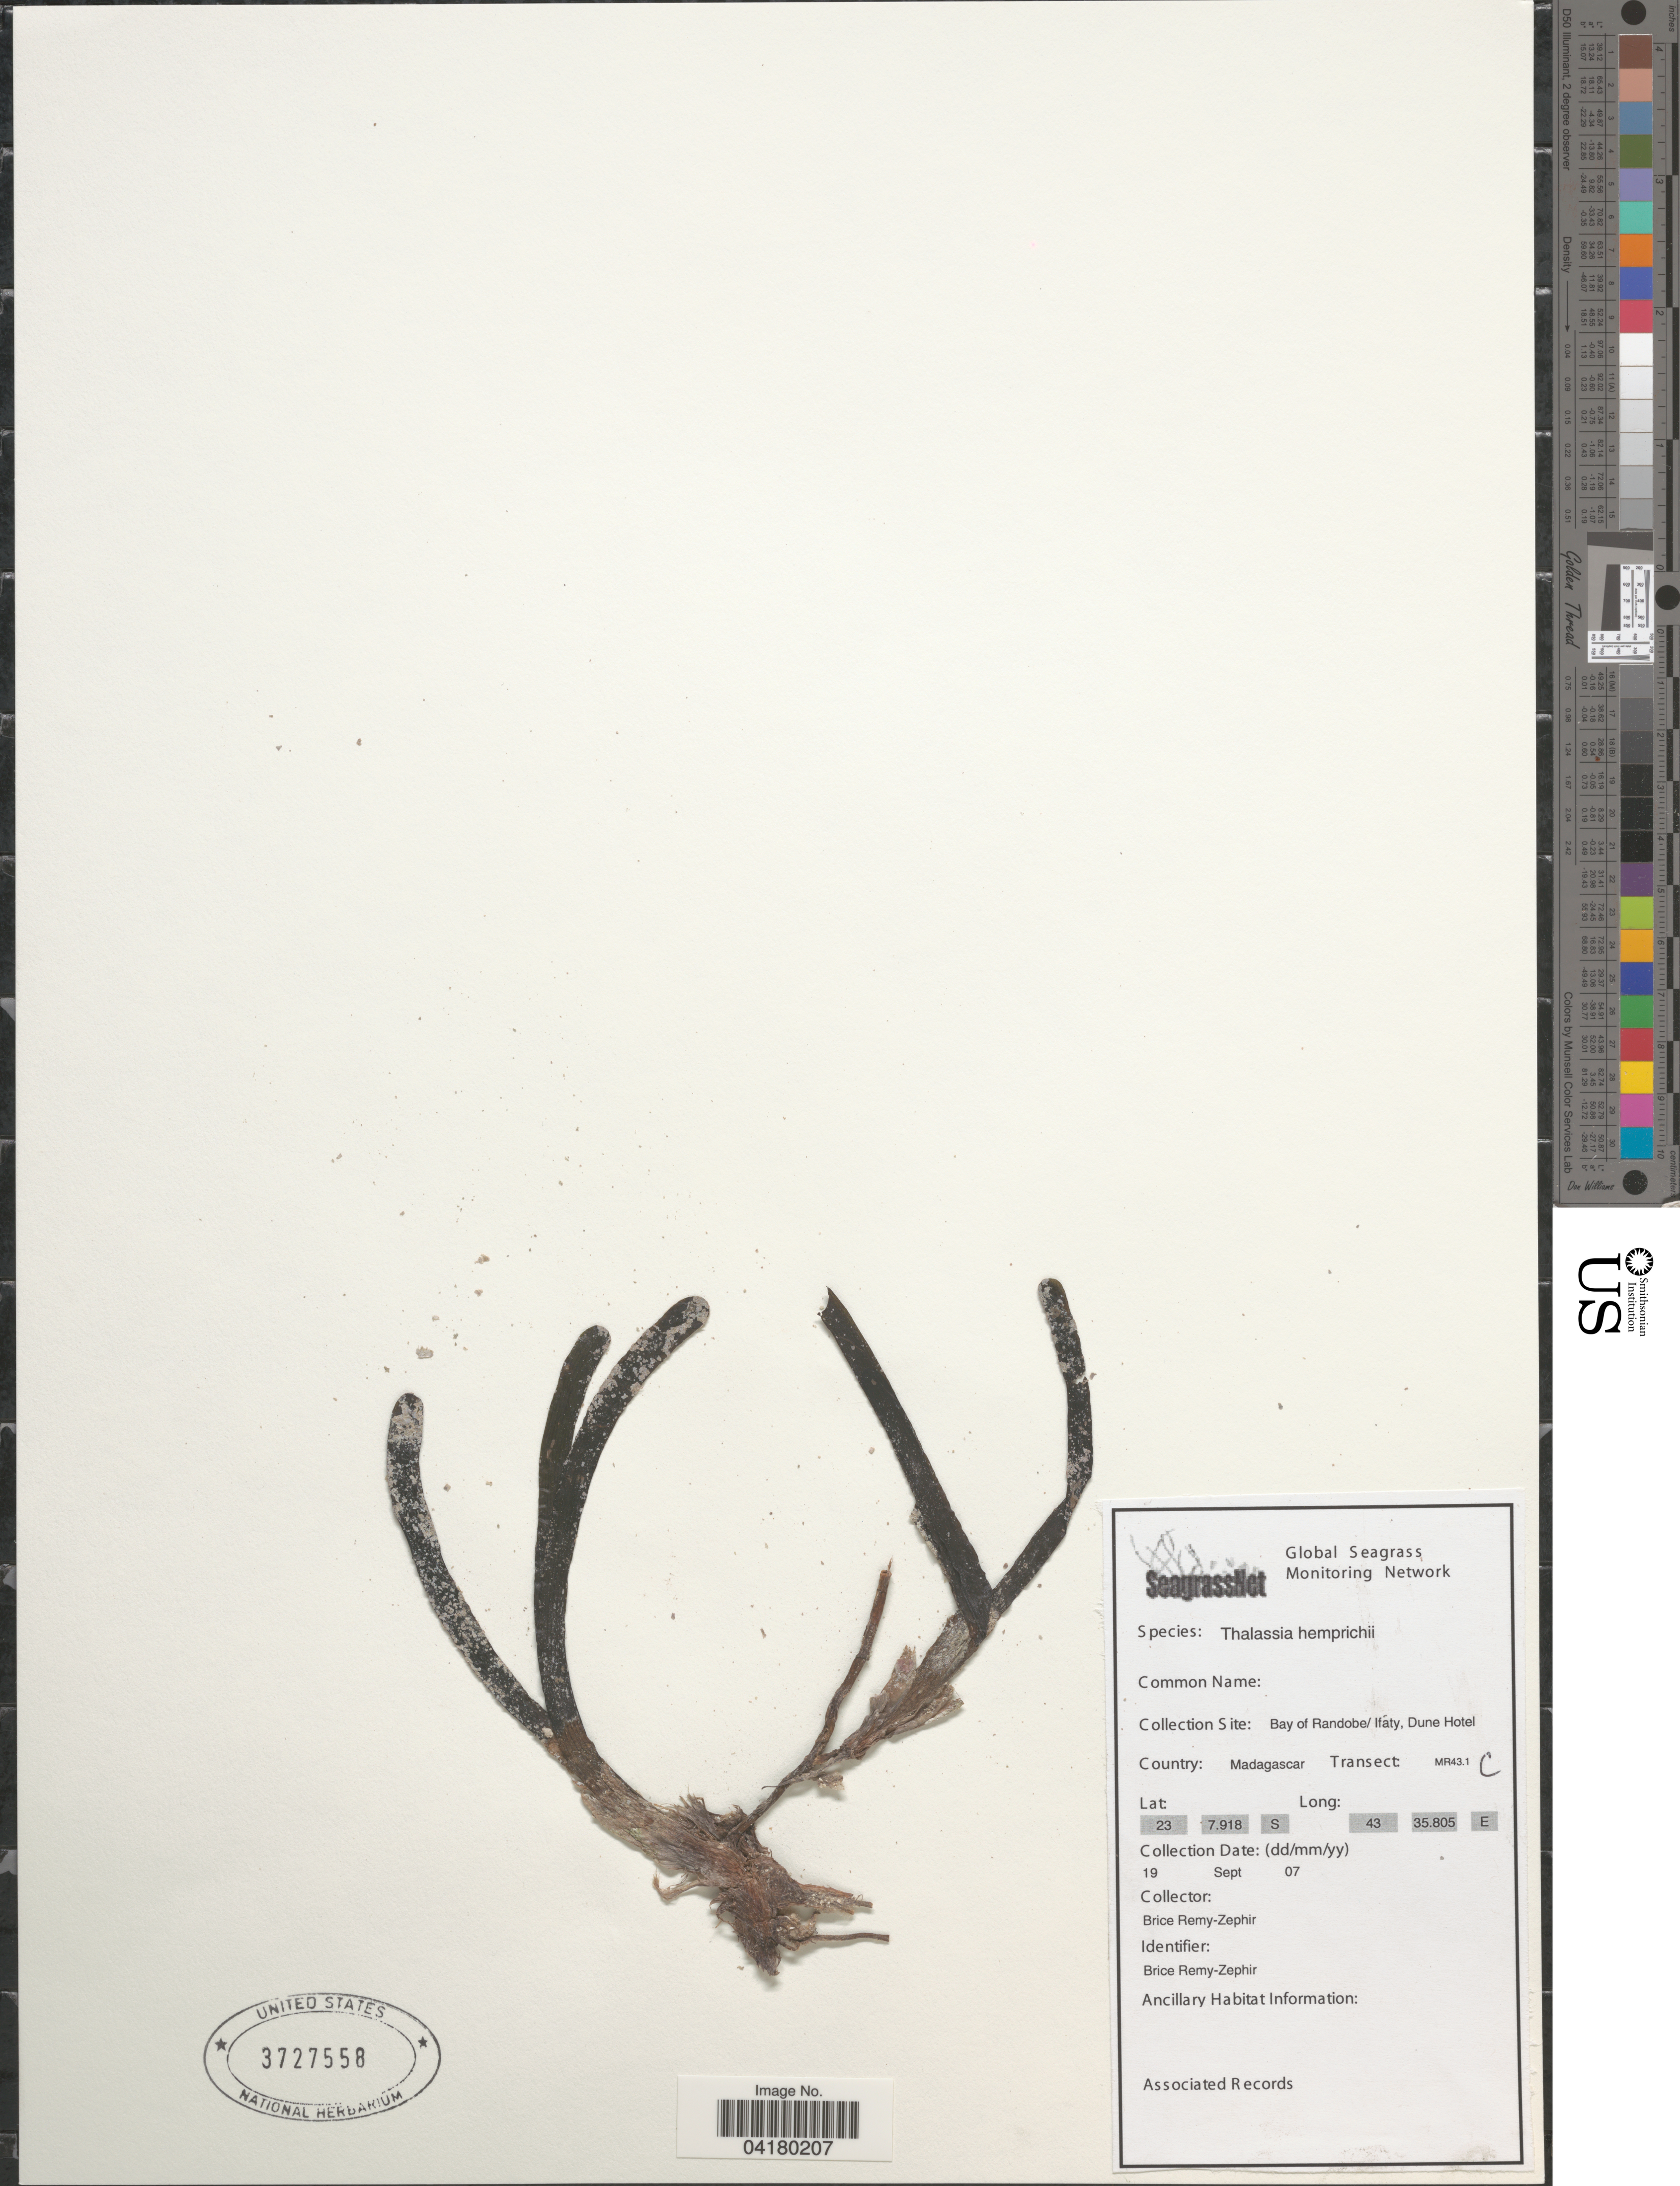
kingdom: Plantae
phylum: Tracheophyta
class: Liliopsida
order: Alismatales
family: Hydrocharitaceae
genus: Thalassia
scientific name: Thalassia hemprichii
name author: Asch.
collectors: B. Remy-Zephir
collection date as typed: Transcribed d/m/y: 19/9/7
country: Madagascar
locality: Bay of Randobe/ Ifaty, Dune Hotel. Transect: MR43.1 C.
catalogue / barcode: US 3727558